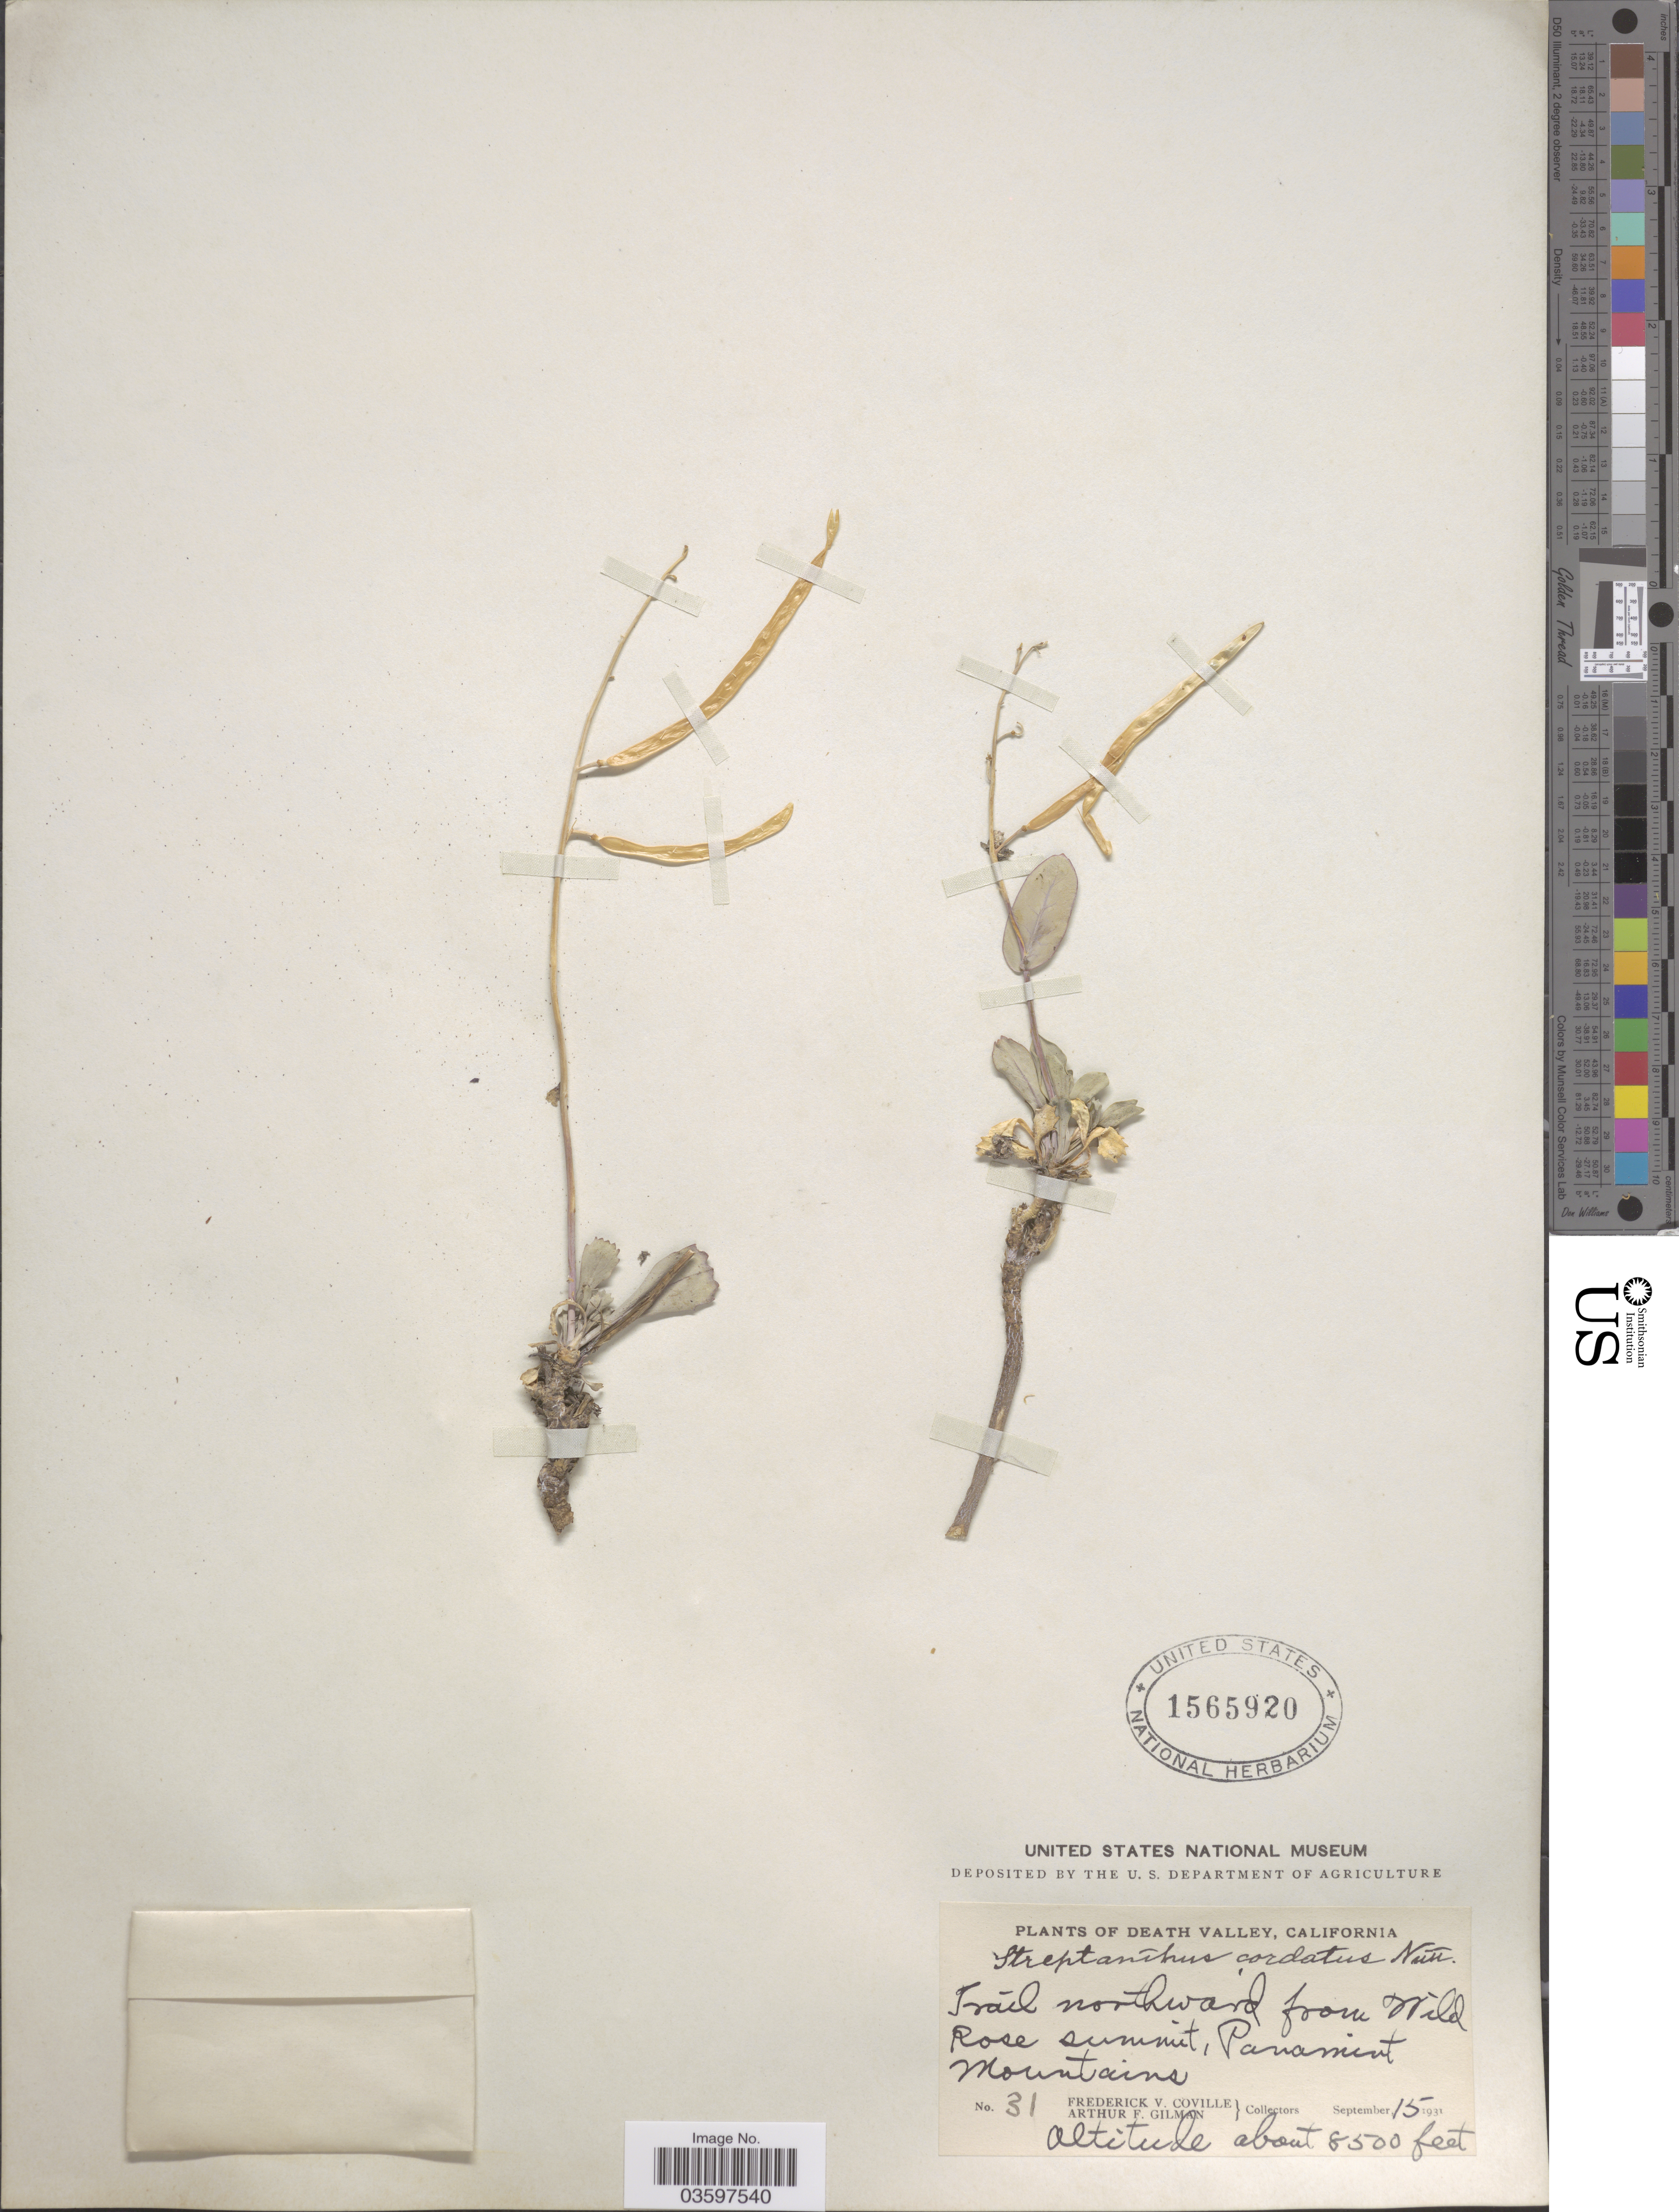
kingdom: Plantae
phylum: Tracheophyta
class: Magnoliopsida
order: Brassicales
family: Brassicaceae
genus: Streptanthus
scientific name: Streptanthus cordatus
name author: Nutt. ex Torr. & A. Gray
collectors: F. V. Coville & A. Gilman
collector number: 31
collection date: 1931-09-15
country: United States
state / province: California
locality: Death Valley. Trail northward from Wild Rose summit, Panamint Mountains.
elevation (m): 2591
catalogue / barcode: US 1565920